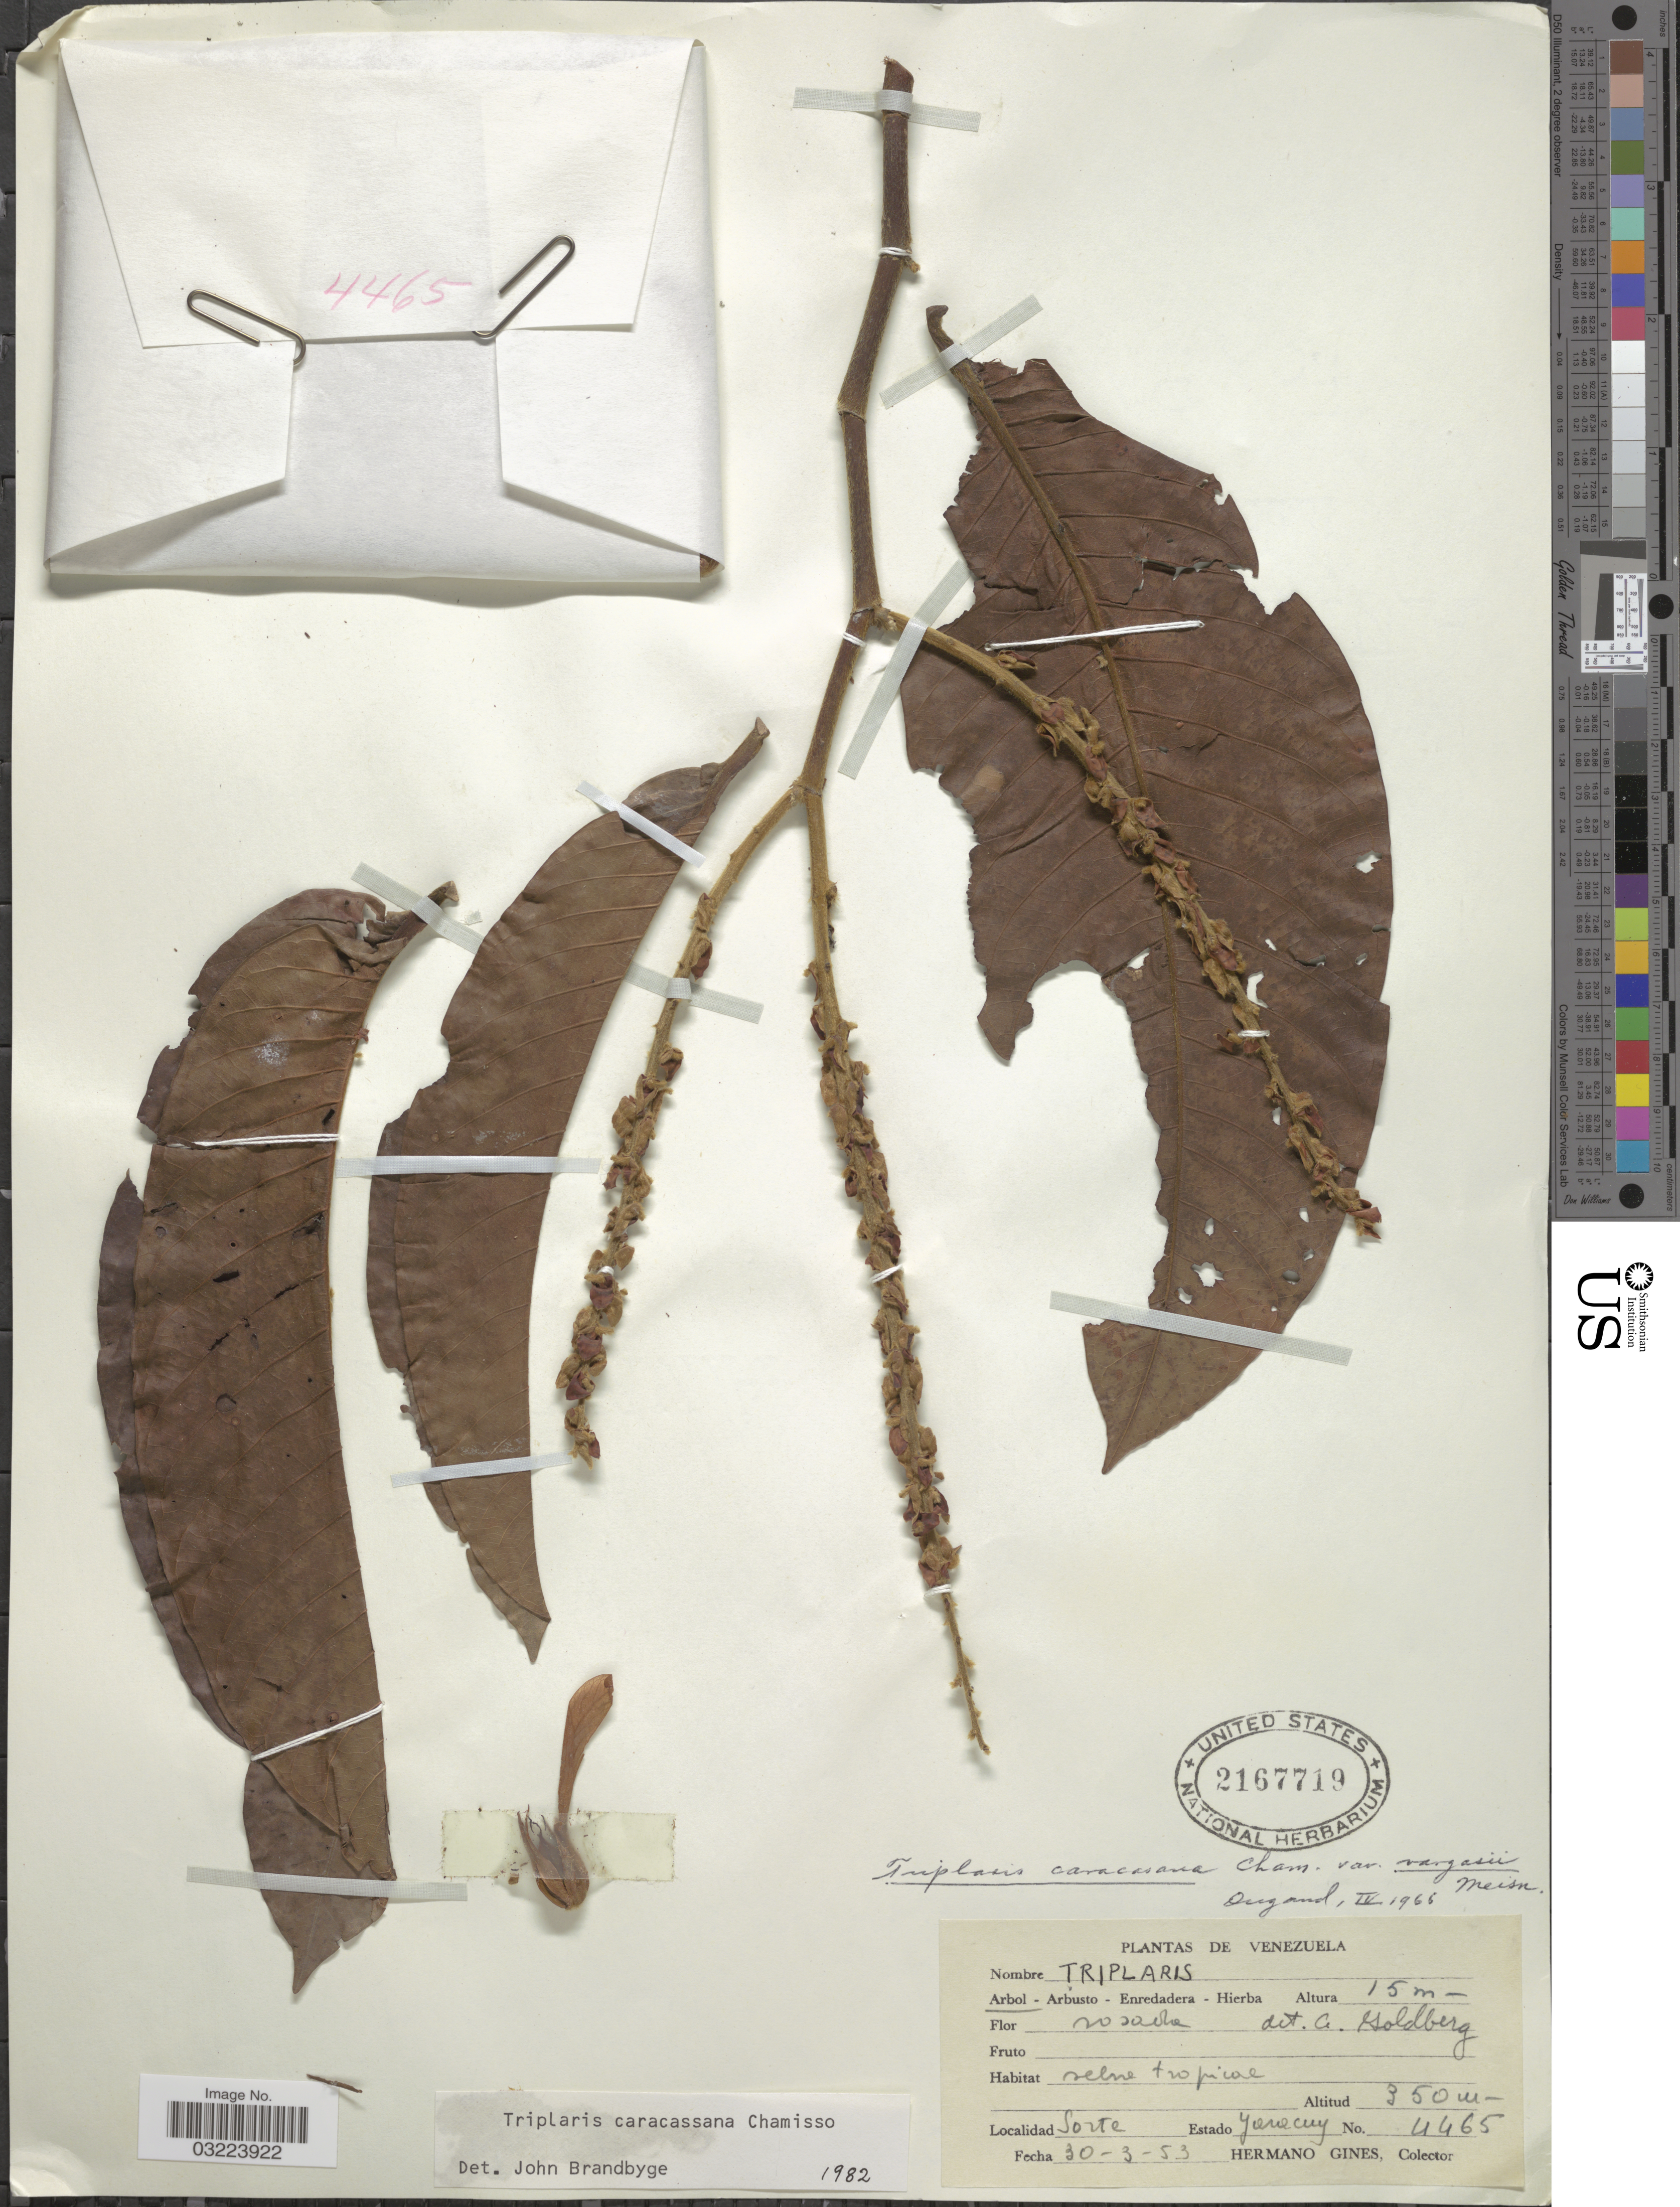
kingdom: Plantae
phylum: Tracheophyta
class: Magnoliopsida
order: Caryophyllales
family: Polygonaceae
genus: Triplaris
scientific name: Triplaris caracasana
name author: Cham.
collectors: Bro. Gines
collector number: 4465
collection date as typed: Transcribed d/m/y: 30/3/53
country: Venezuela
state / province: Yaracuy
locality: Sorte.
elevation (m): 350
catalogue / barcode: US 2167719